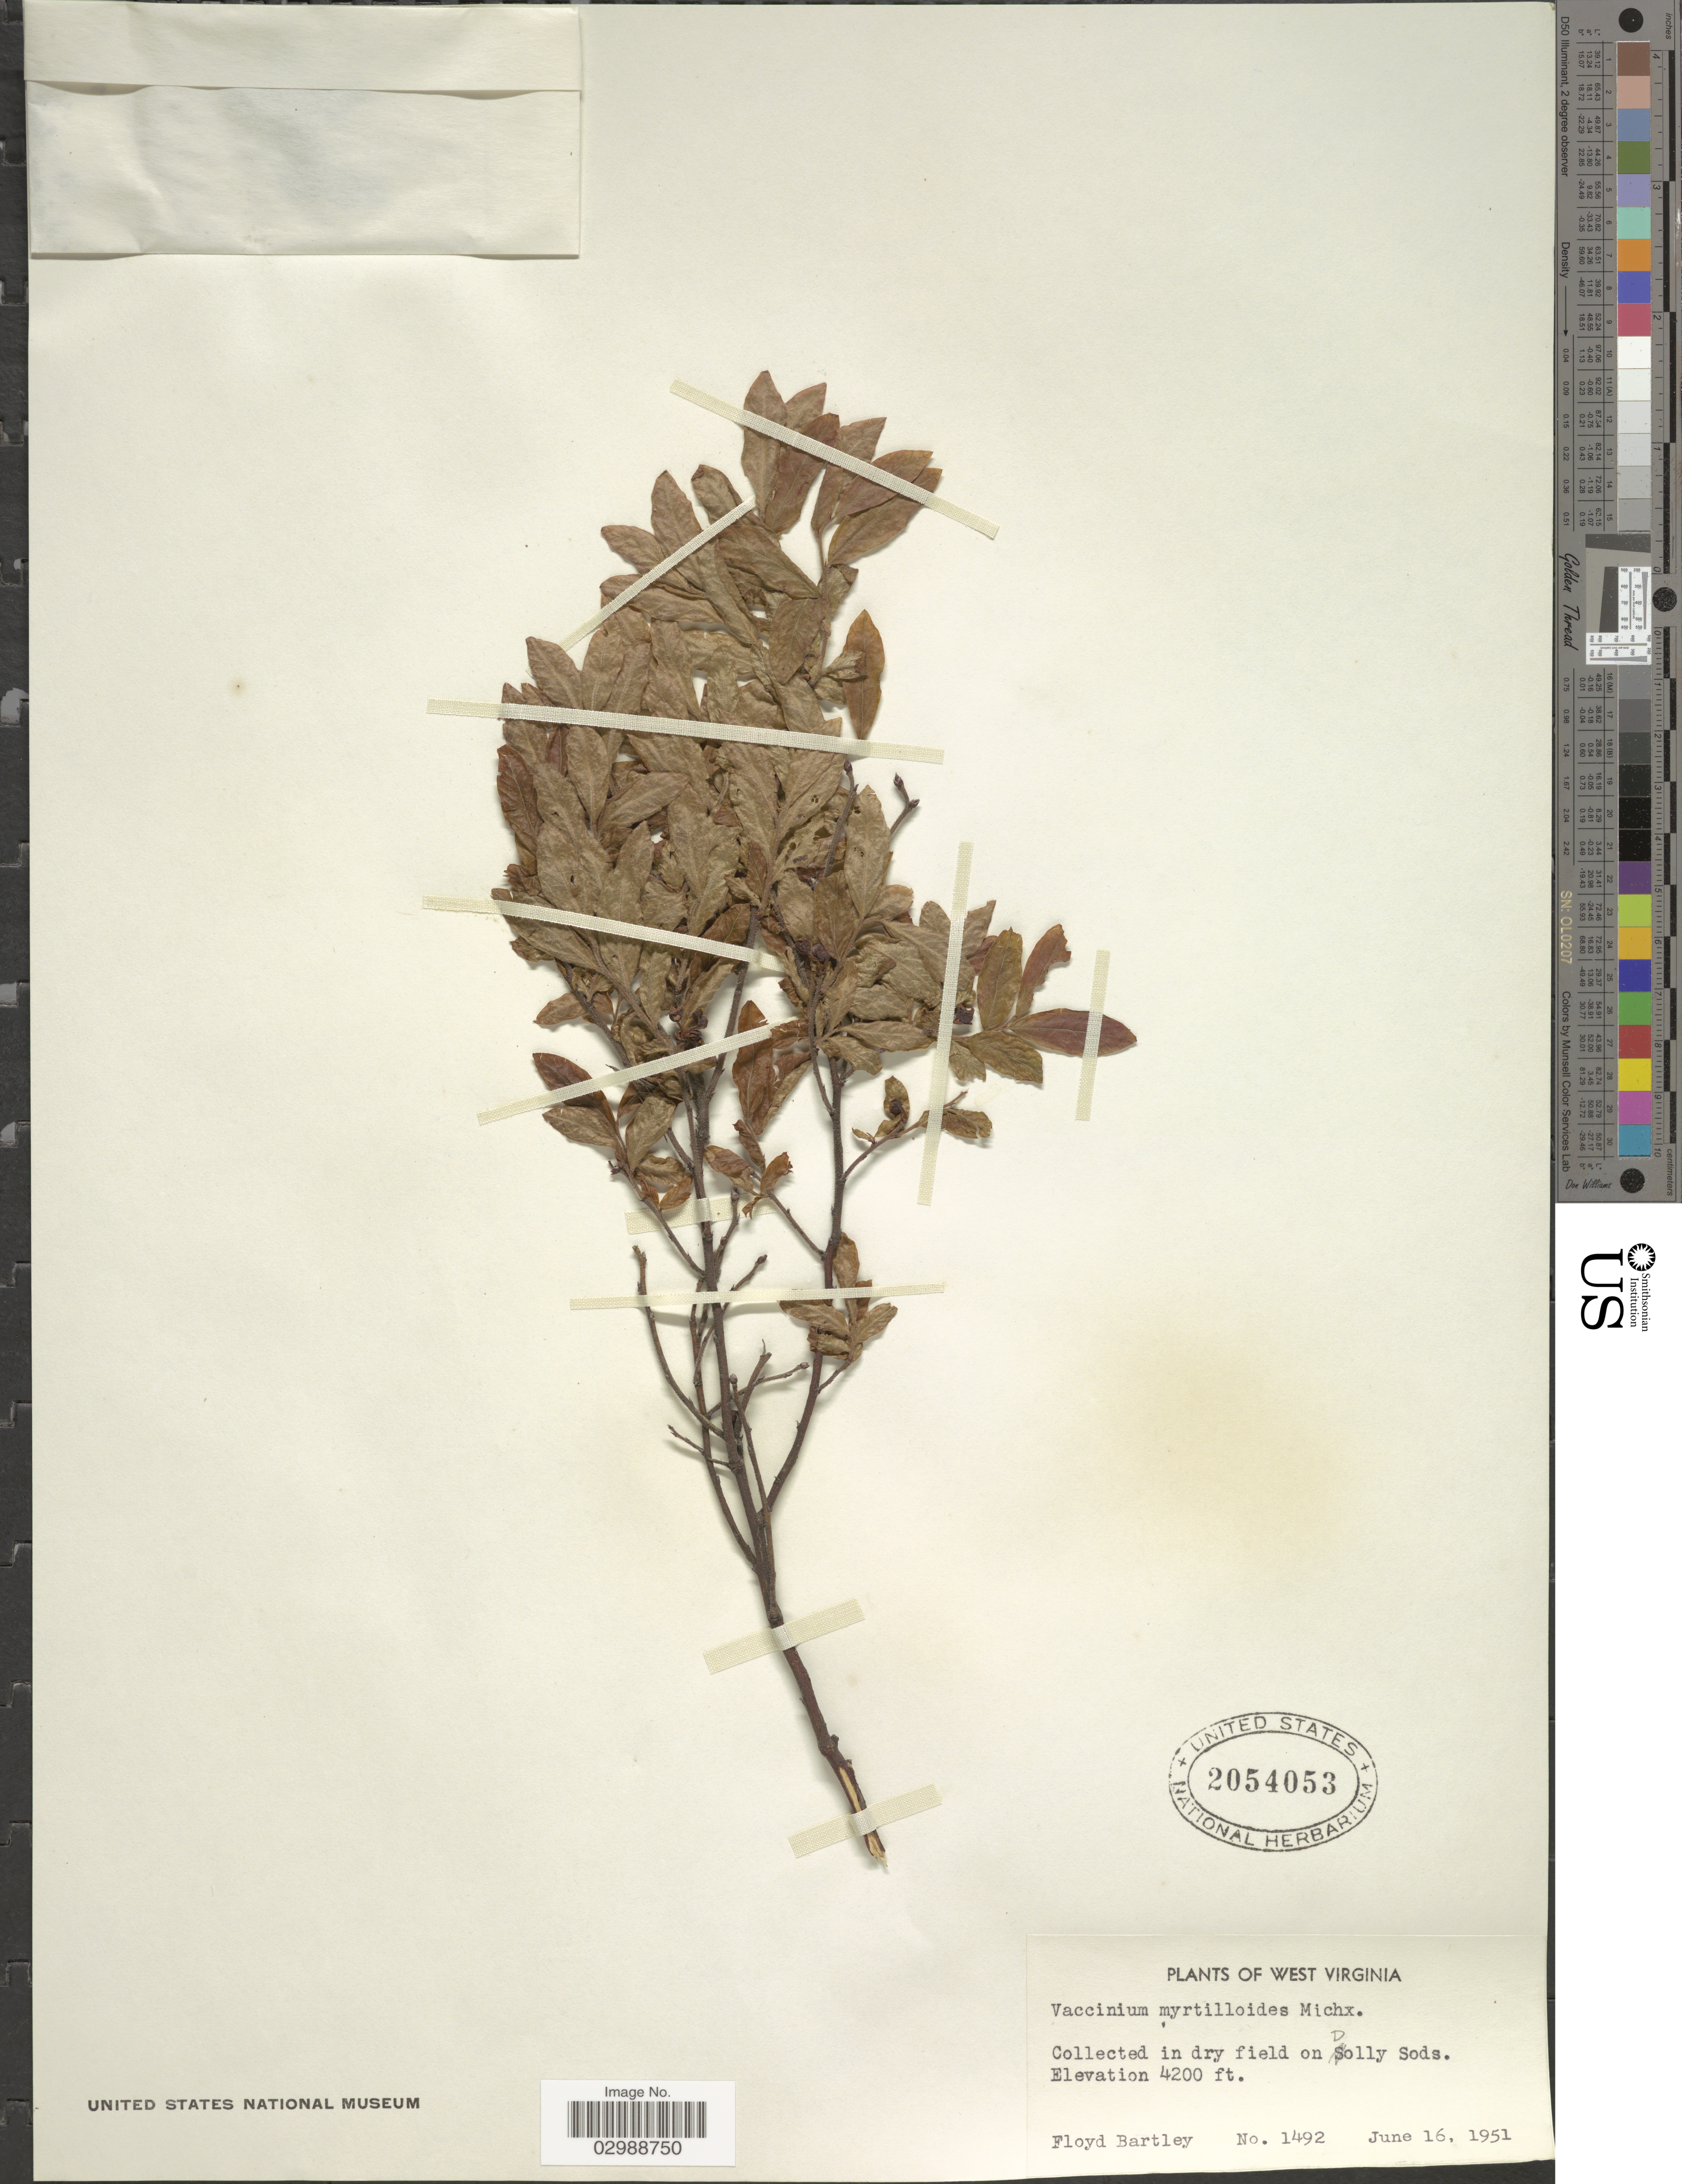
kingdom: Plantae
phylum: Tracheophyta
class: Magnoliopsida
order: Ericales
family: Ericaceae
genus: Vaccinium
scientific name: Vaccinium myrtilloides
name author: Michx.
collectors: F. Bartley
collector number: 1492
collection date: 1951-06-16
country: United States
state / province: West Virginia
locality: West Virginia. In dry field on Dolly Sods.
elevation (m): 1280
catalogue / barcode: US 2054053